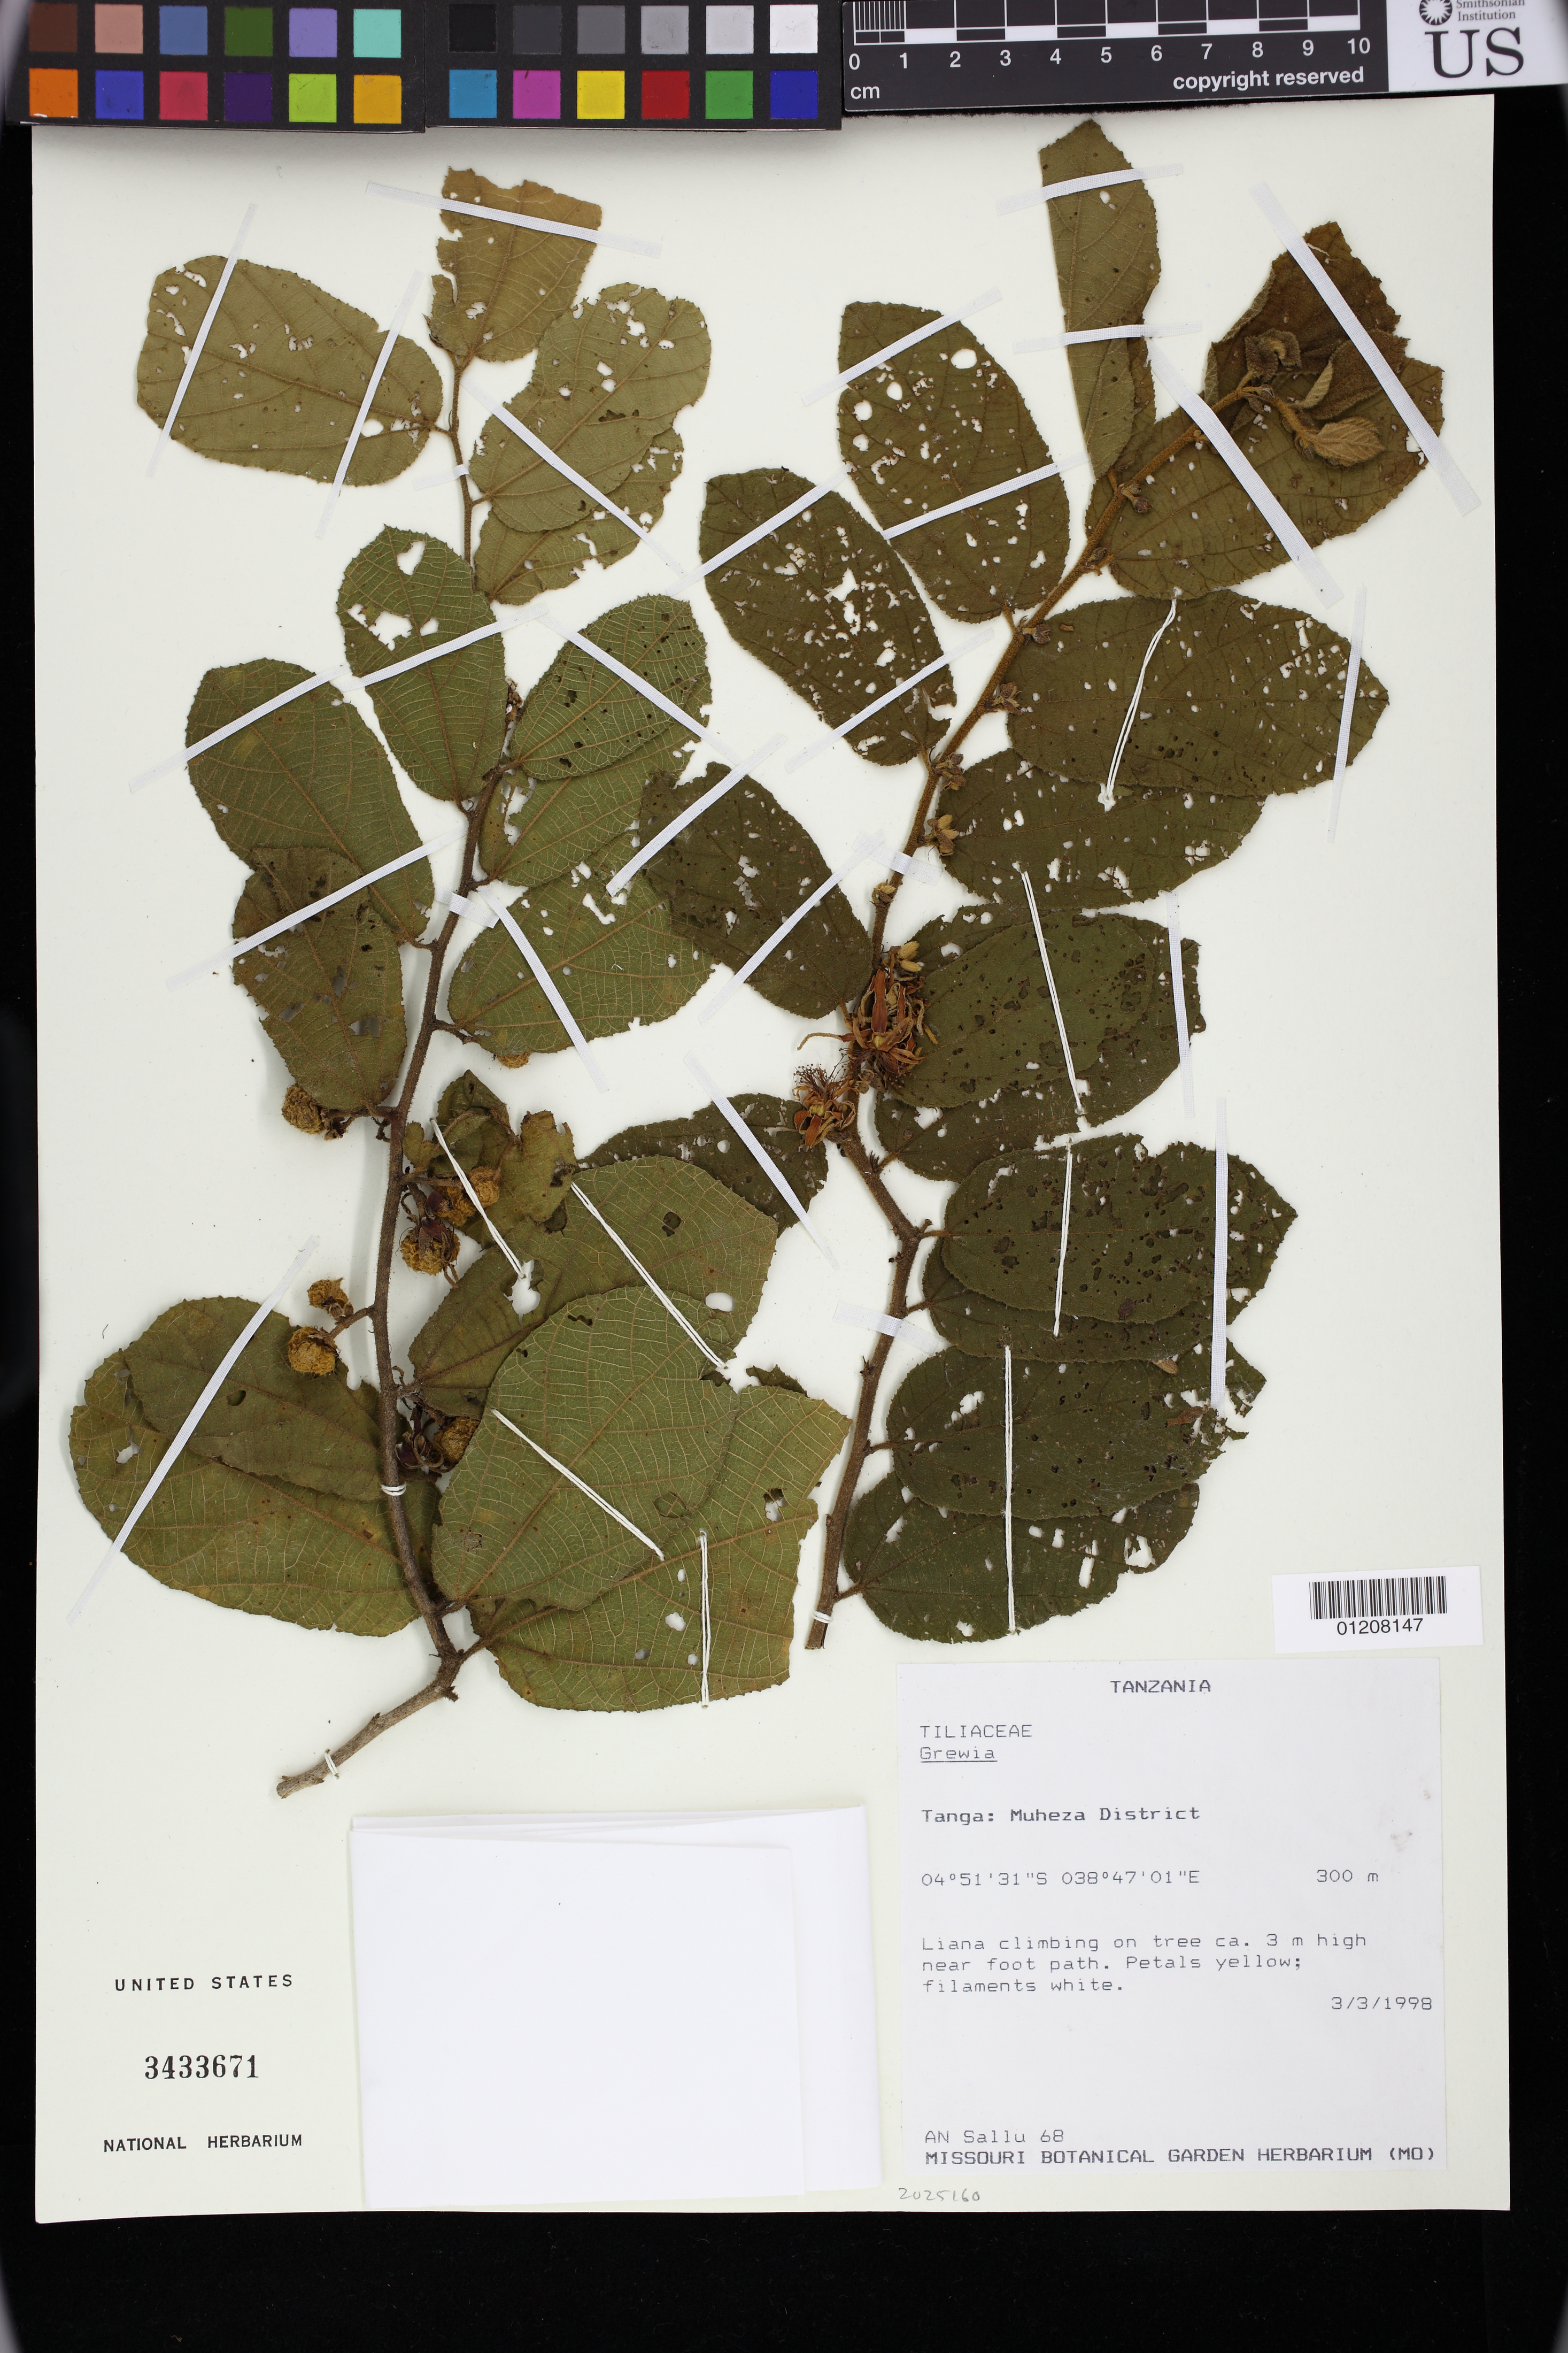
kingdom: Plantae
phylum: Tracheophyta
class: Magnoliopsida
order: Malvales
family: Malvaceae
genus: Grewia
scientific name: Grewia sp.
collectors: A. Ntemi Sallu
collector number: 68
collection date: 1998-03-03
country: Tanzania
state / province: Tanga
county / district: Muheza District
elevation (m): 300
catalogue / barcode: US 3433671